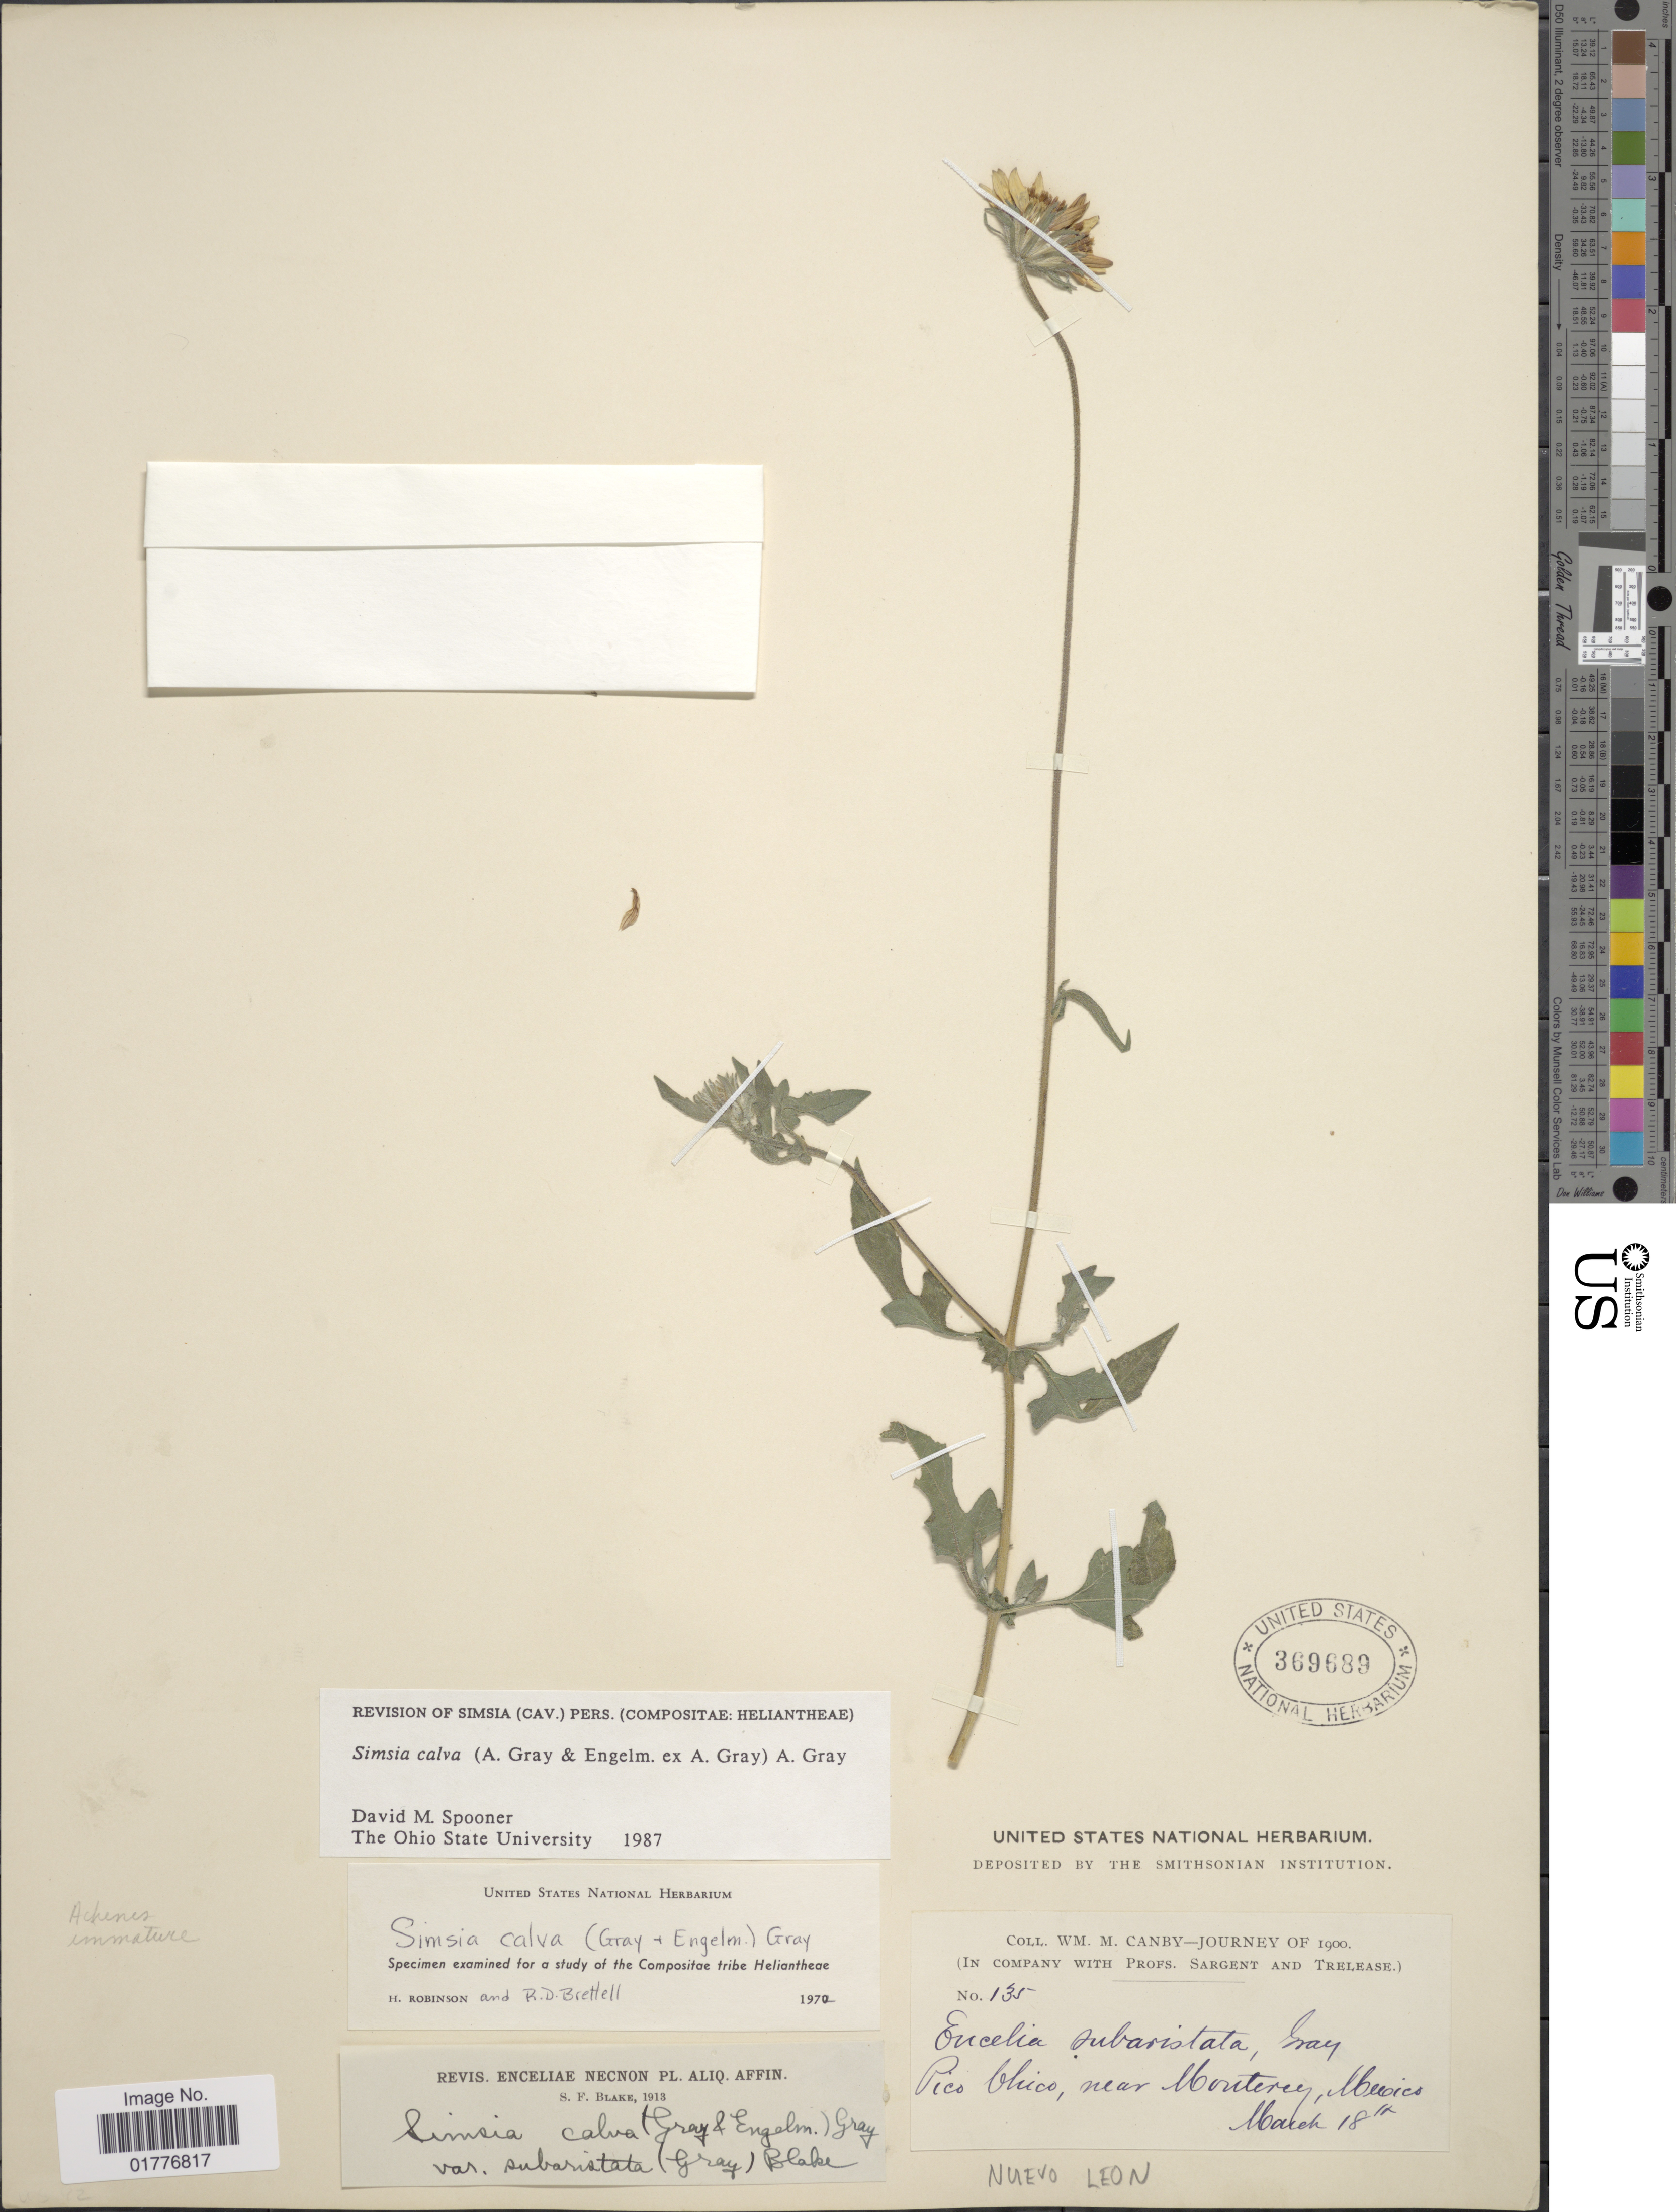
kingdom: Plantae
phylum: Tracheophyta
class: Magnoliopsida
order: Asterales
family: Asteraceae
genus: Simsia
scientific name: Simsia calva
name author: A. Gray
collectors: W. M. Canby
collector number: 135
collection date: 1900-03-18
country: Mexico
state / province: Nuevo León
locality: Pico Chico, near Monterrey, Mexico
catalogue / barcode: US 369689